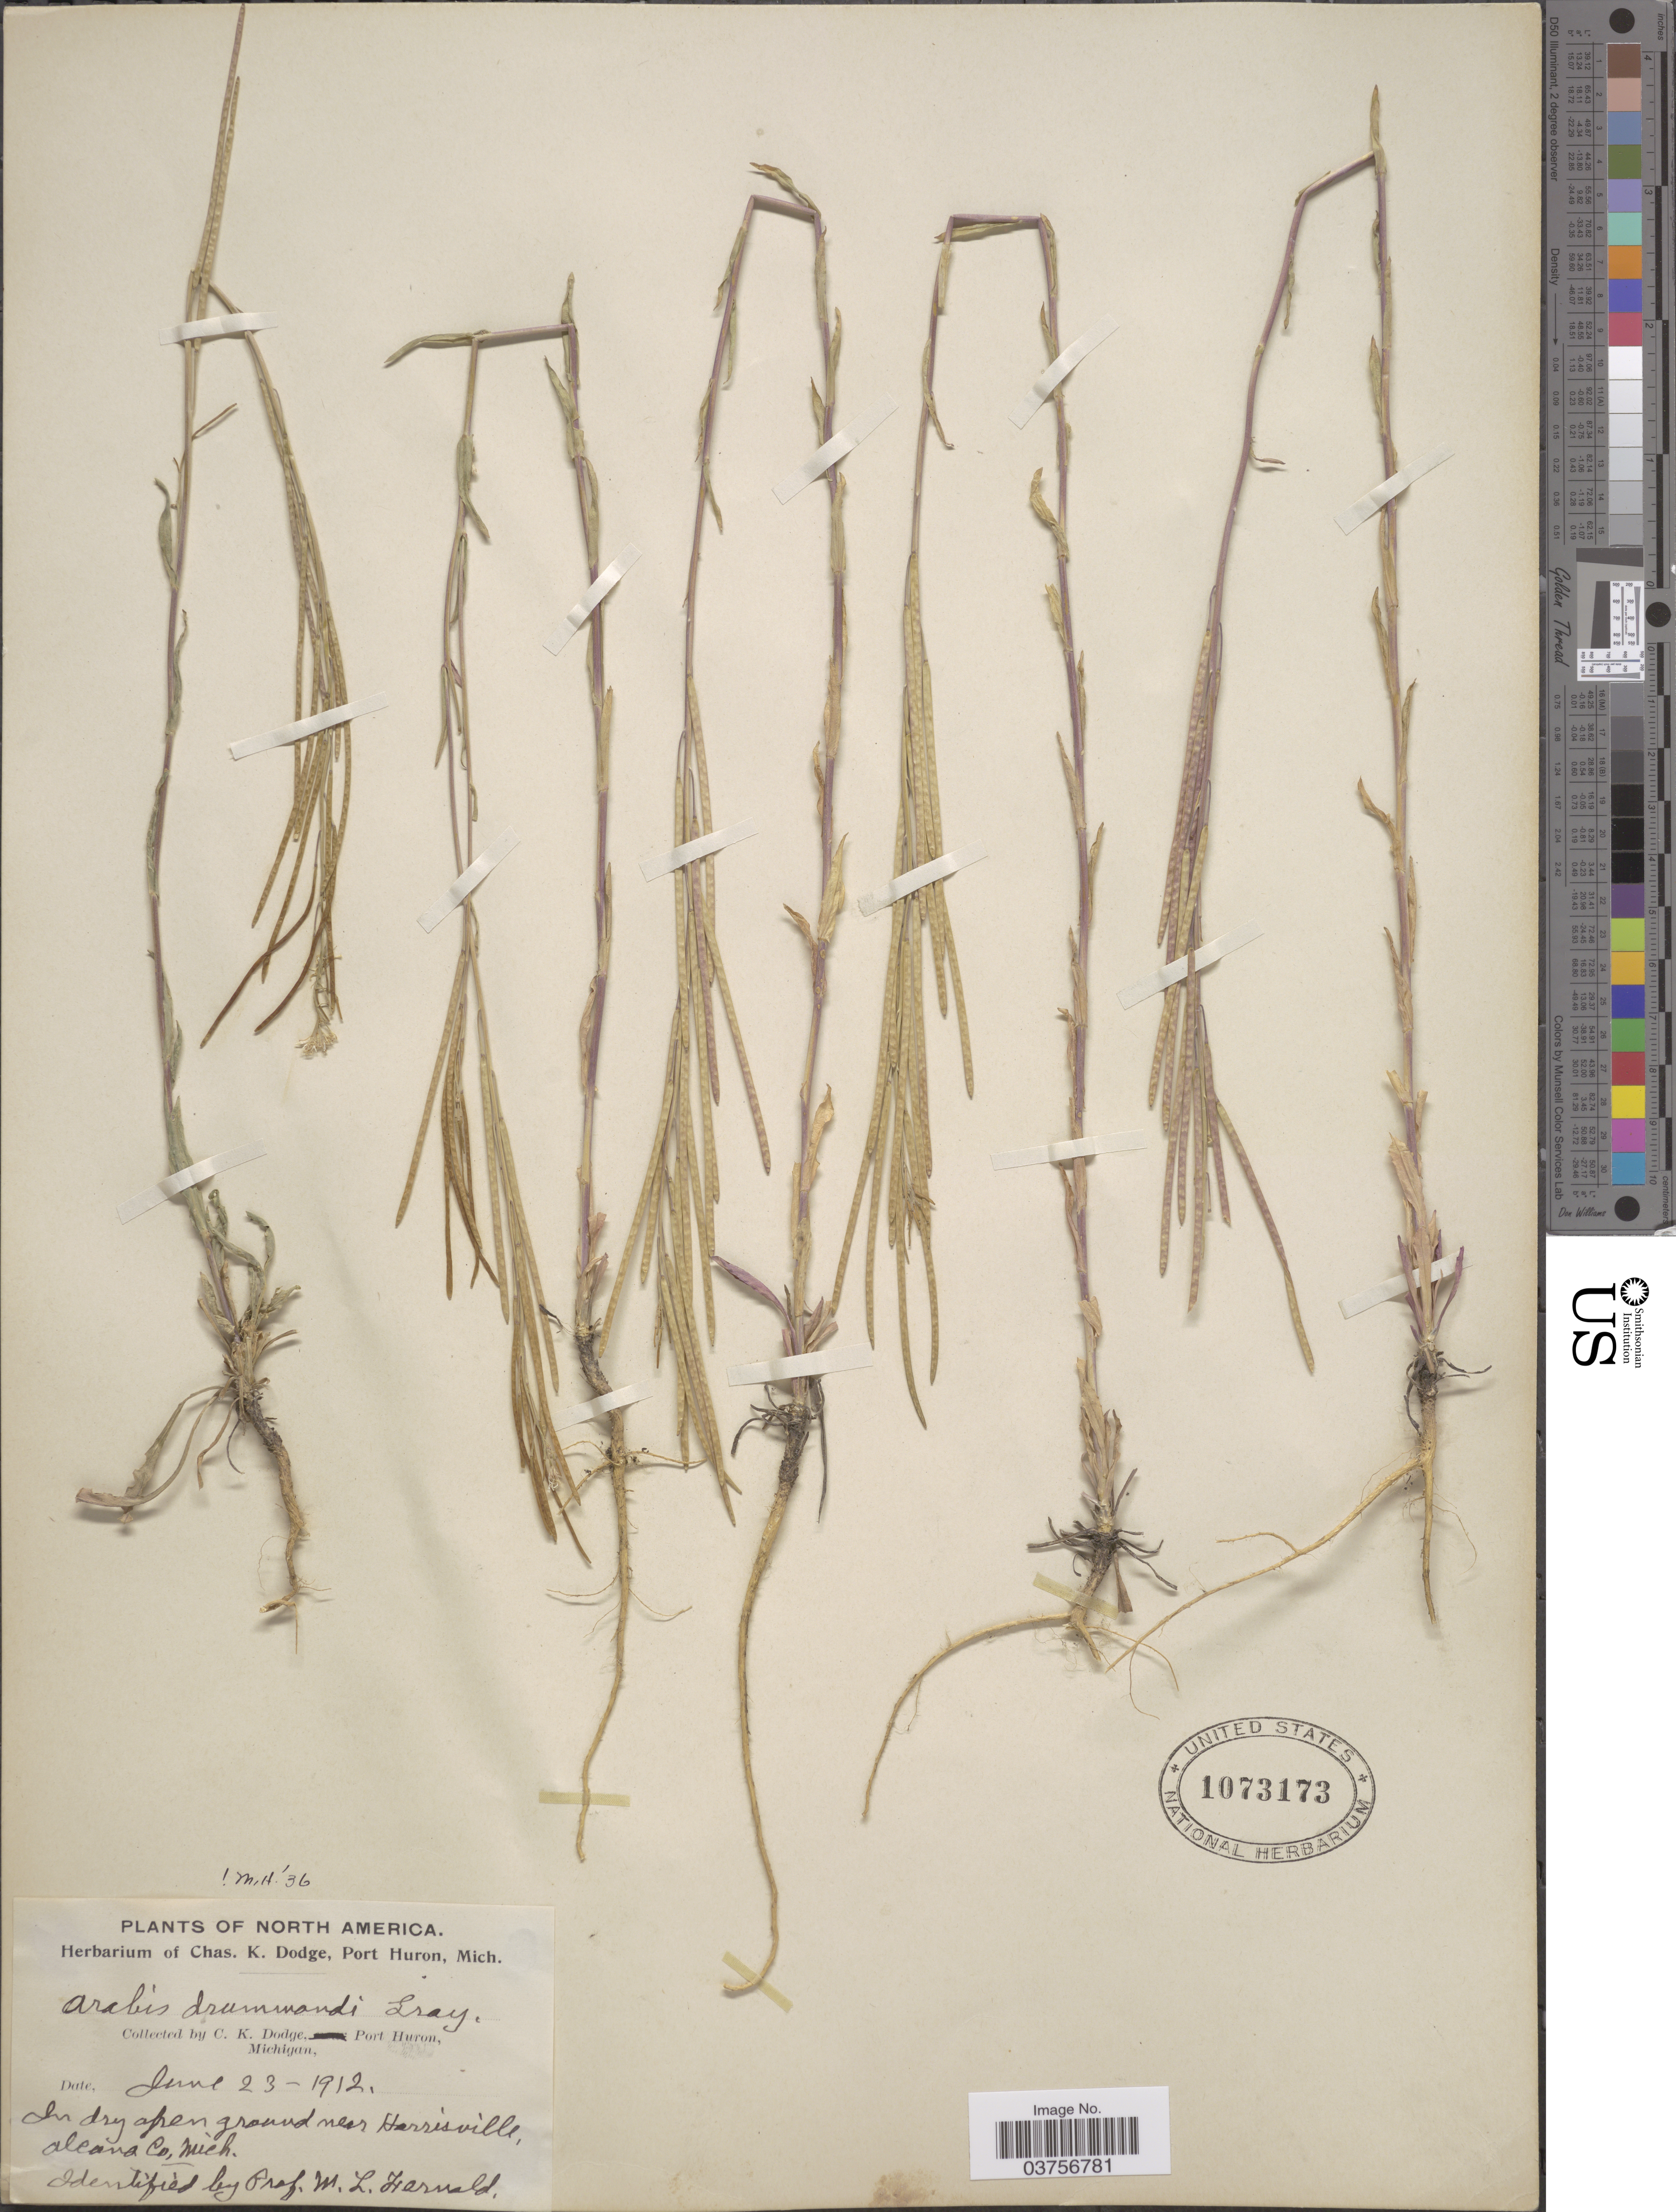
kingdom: Plantae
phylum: Tracheophyta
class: Magnoliopsida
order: Brassicales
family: Brassicaceae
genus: Arabis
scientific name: Arabis drummondii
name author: A. Gray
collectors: C. Dodge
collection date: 1912-06-23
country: United States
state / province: Michigan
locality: In dry open ground near Harrisville, Aleana Co.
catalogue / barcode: US 1073173